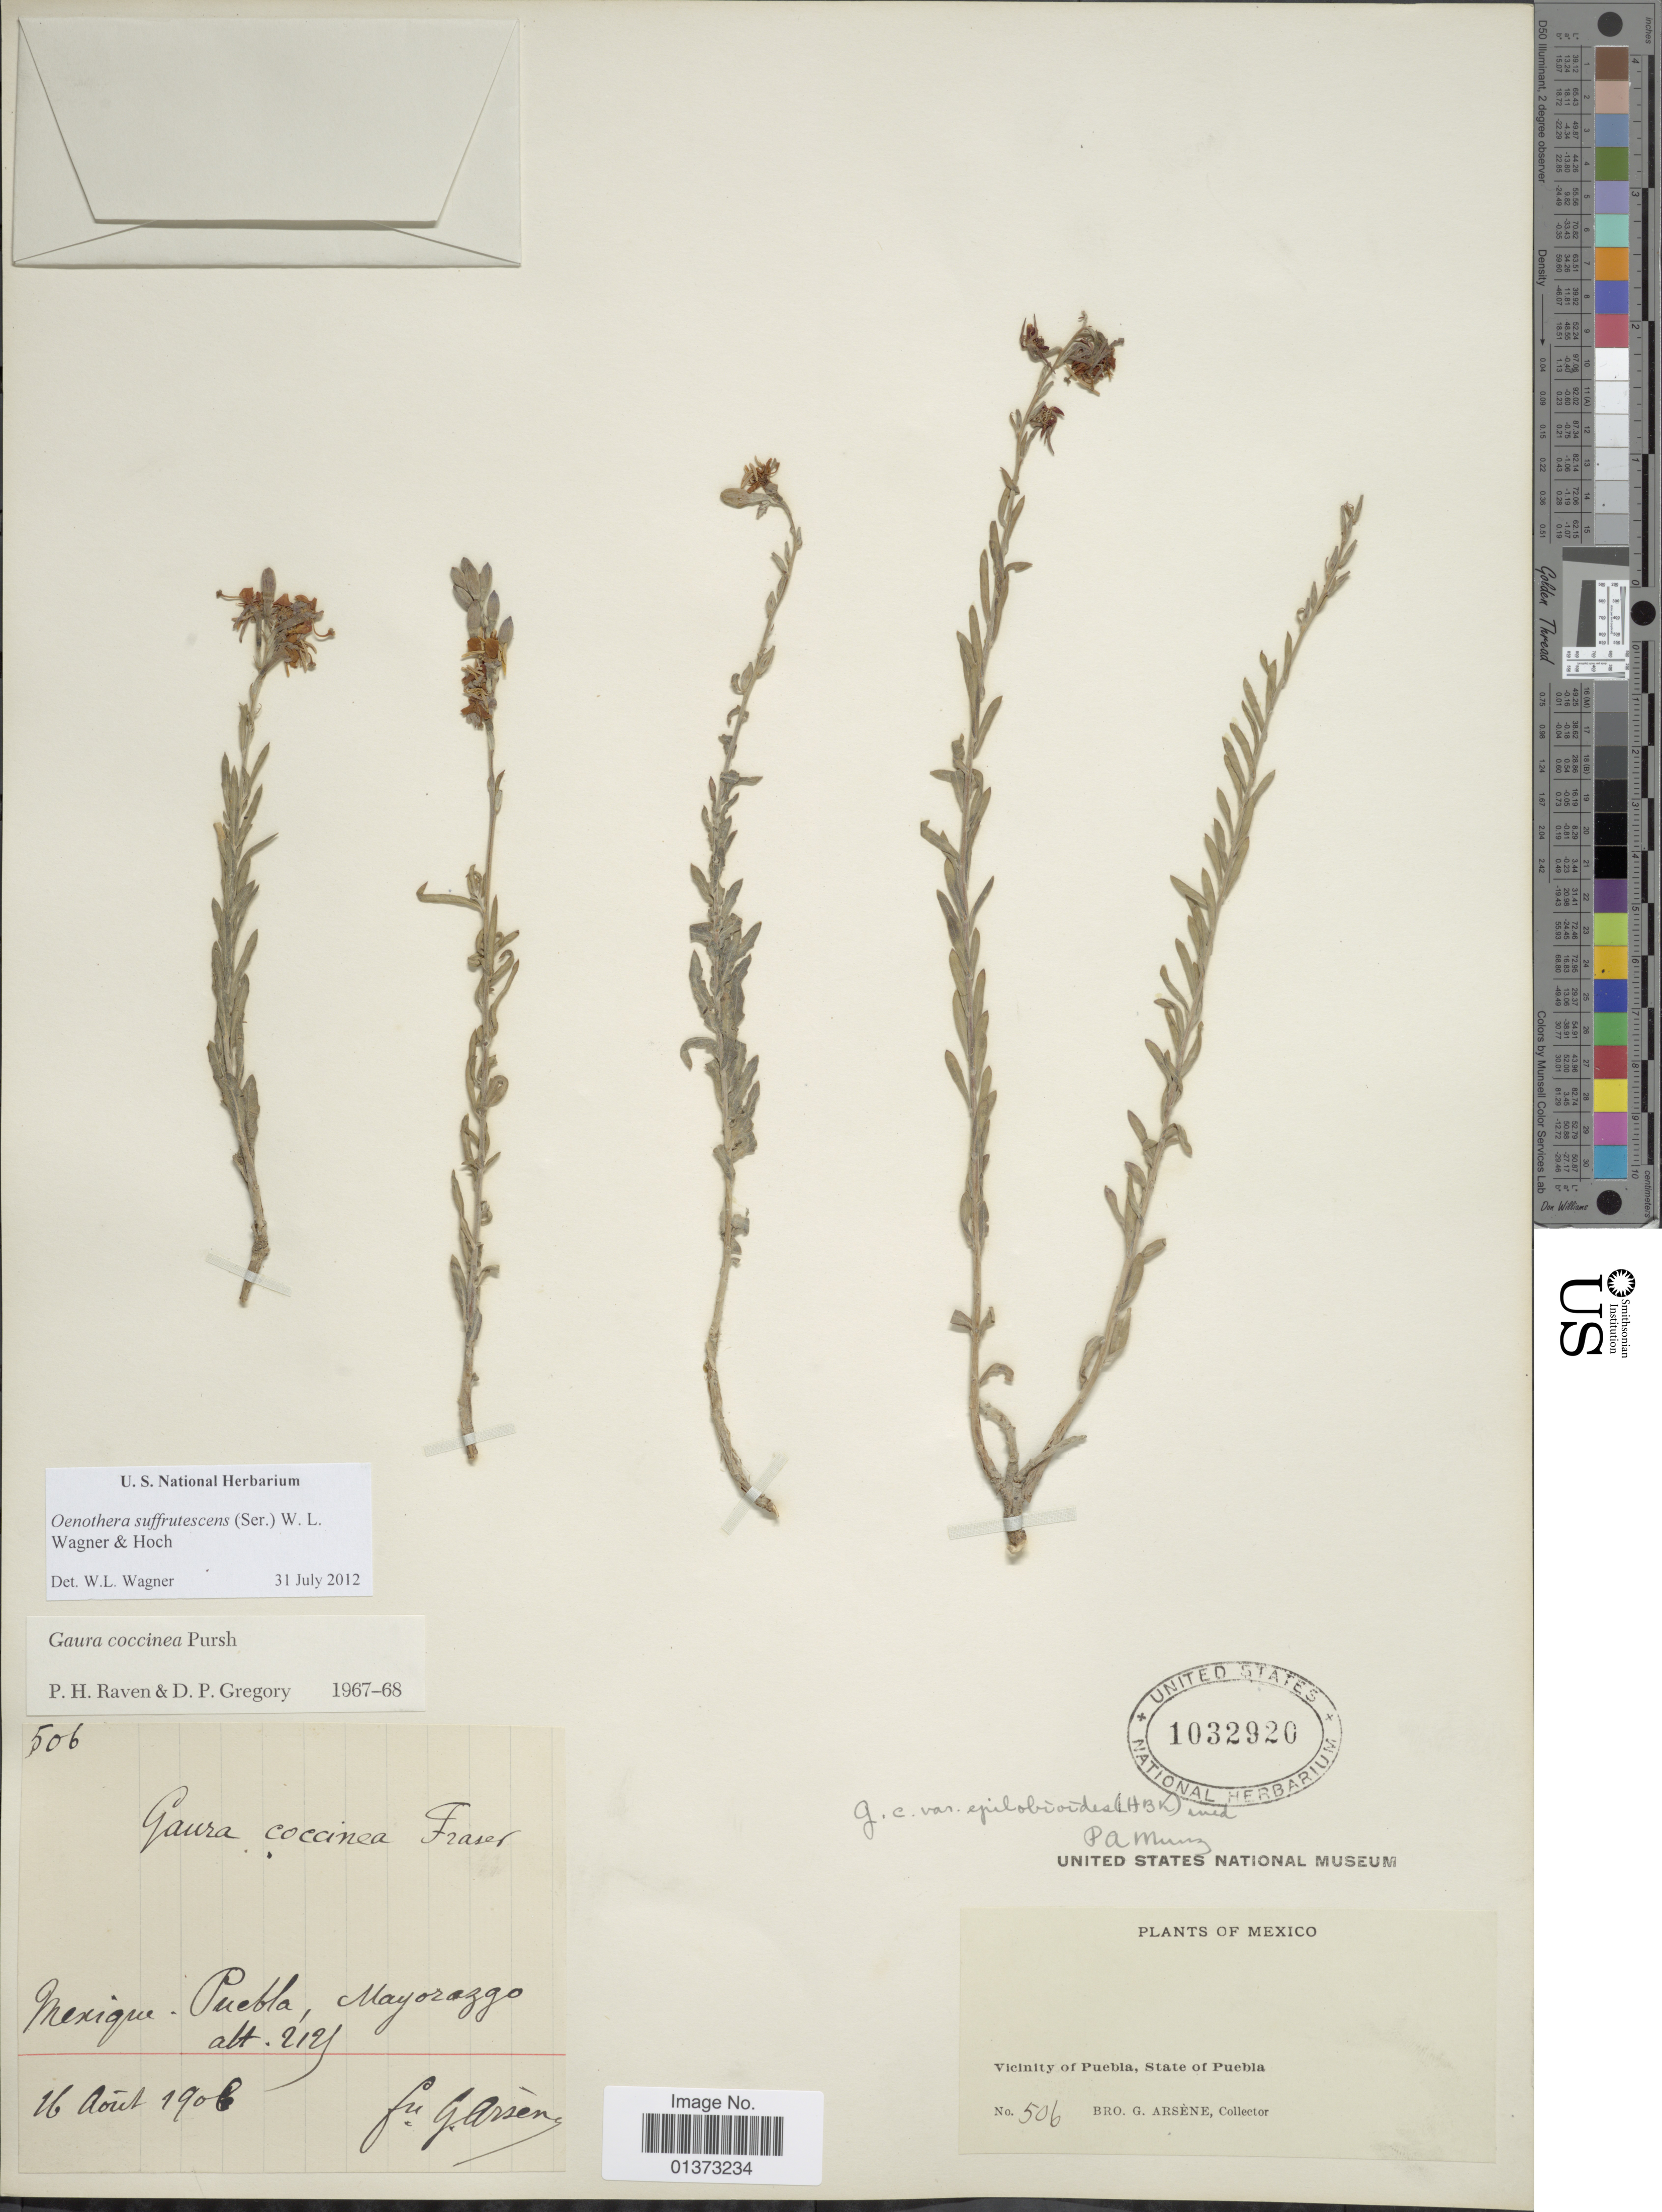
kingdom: Plantae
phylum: Tracheophyta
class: Magnoliopsida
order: Myrtales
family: Onagraceae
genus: Oenothera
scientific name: Oenothera suffrutescens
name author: (Ser.) W.L. Wagner & Hoch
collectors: Bro. G. Arsène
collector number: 506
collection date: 1906-08-16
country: Mexico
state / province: Puebla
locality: Mayorazgo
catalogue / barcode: US 1032920